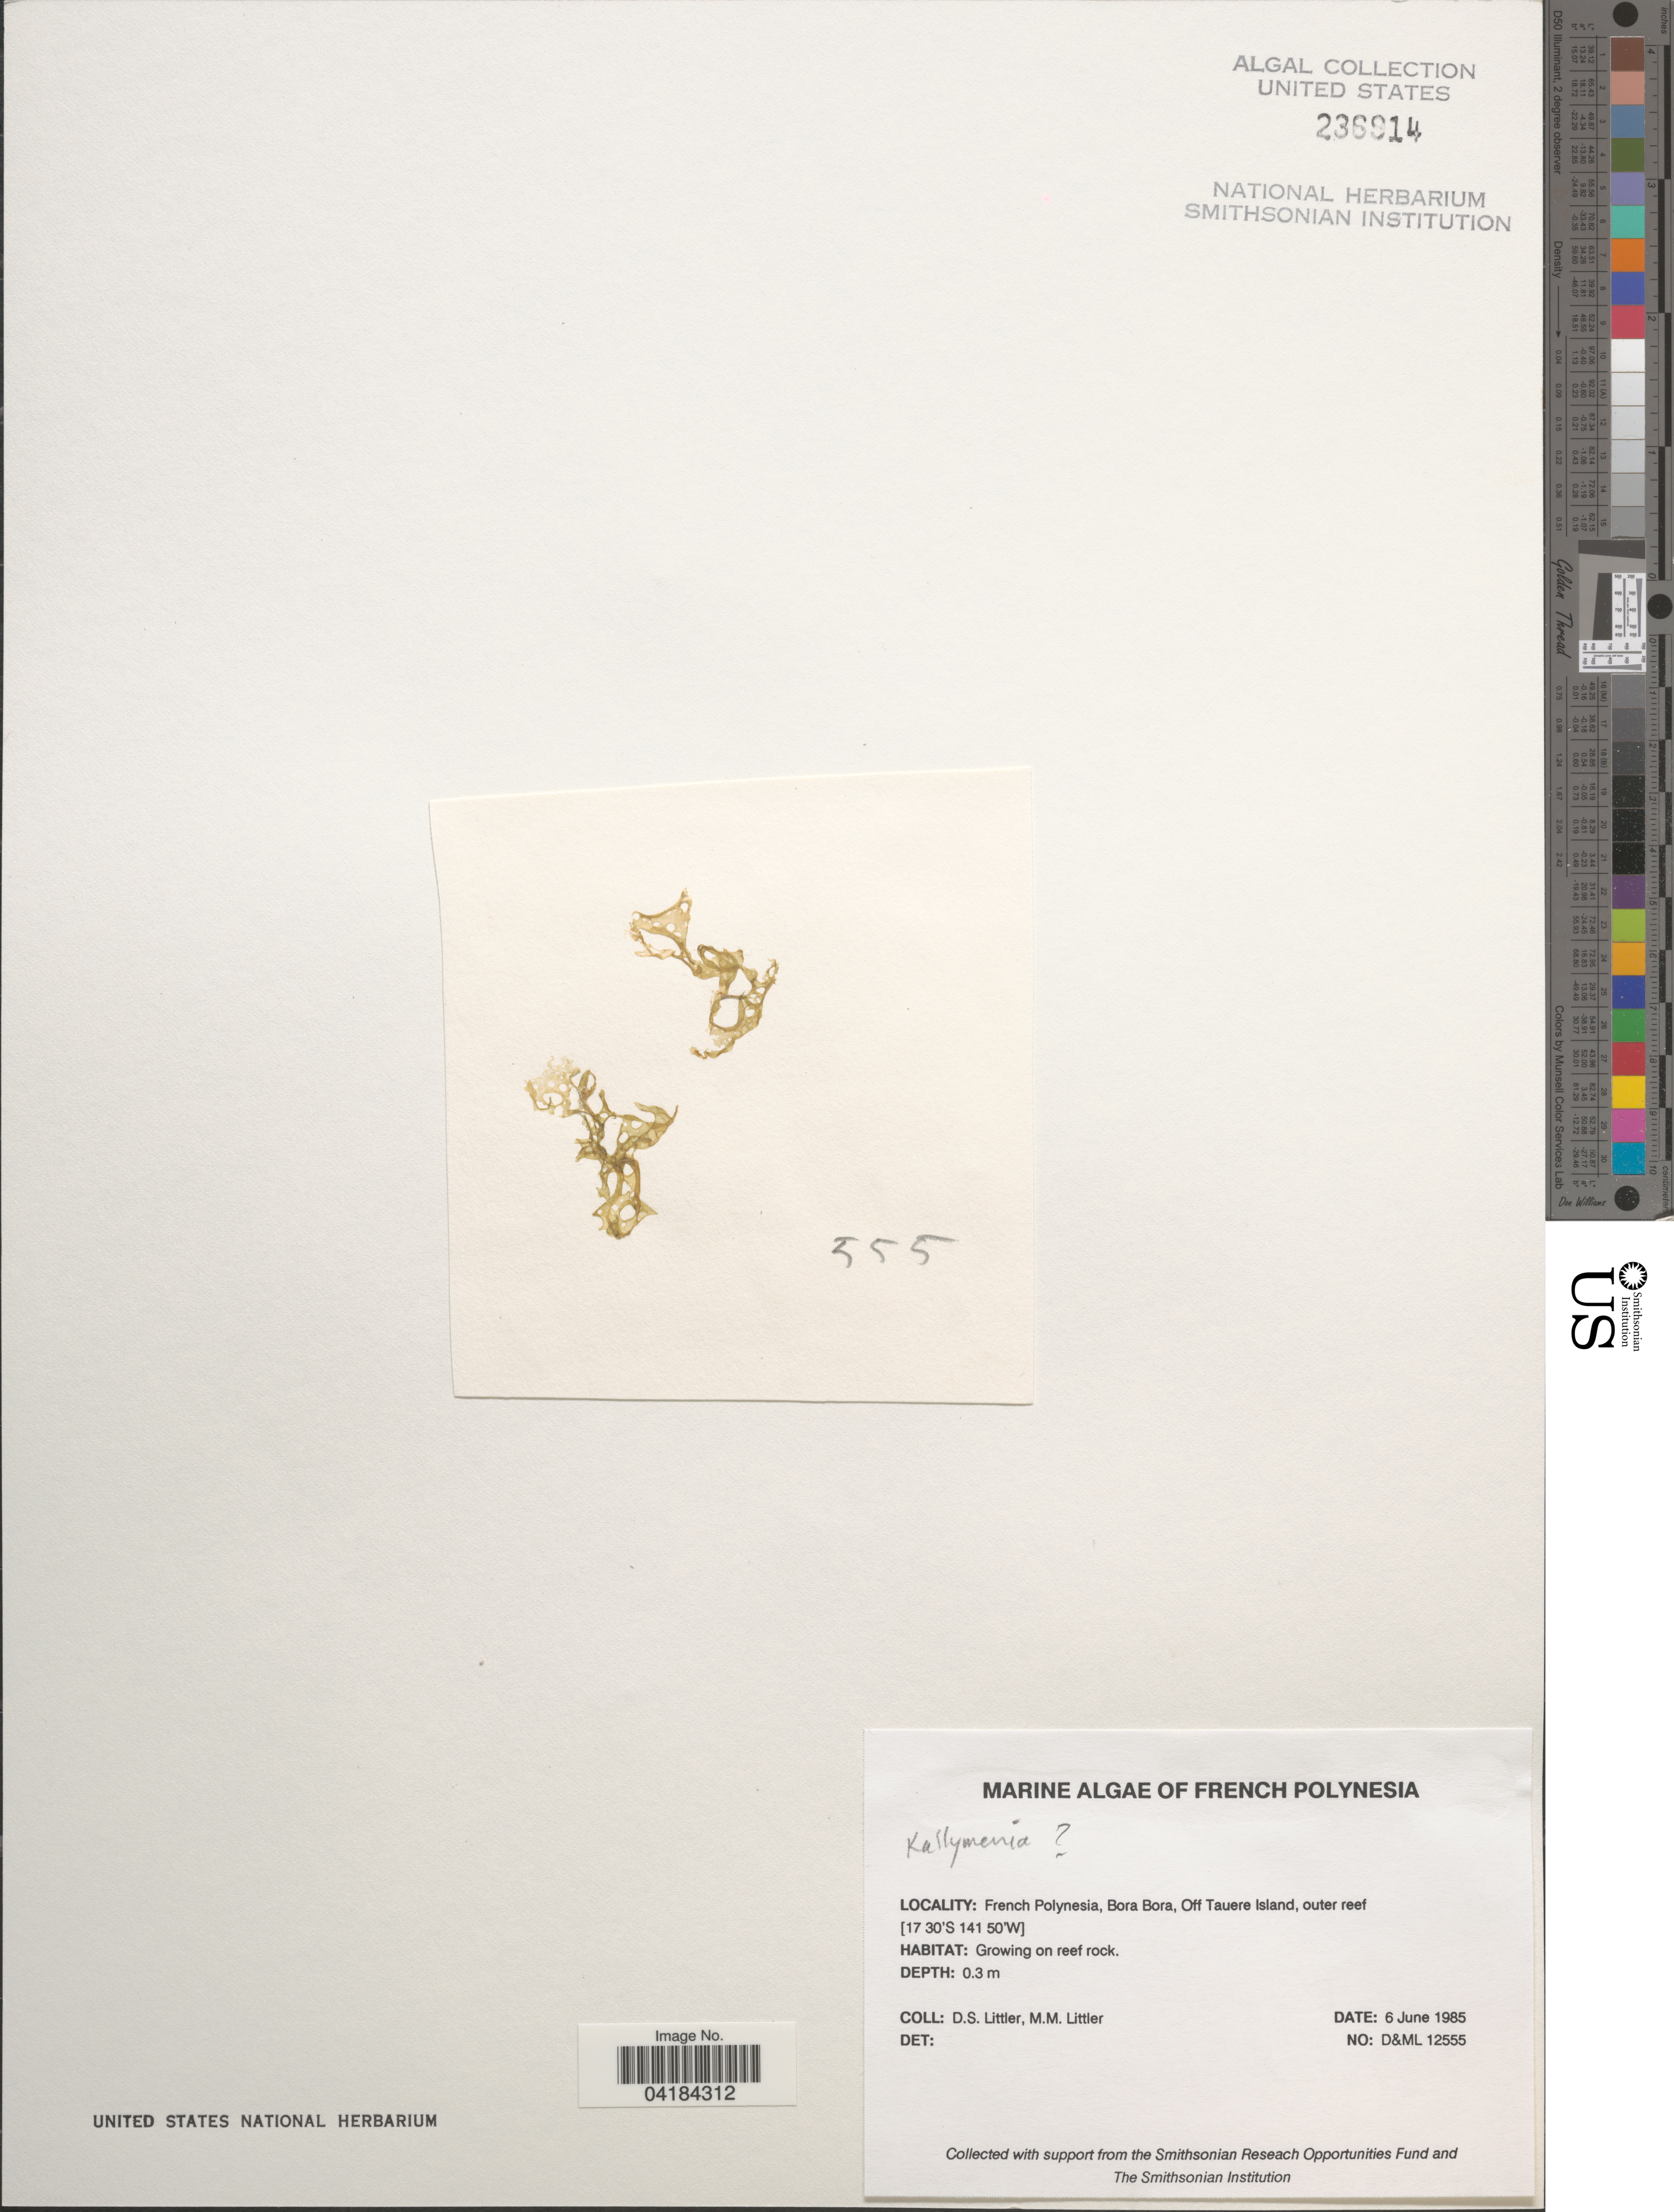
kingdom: Plantae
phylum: Rhodophyta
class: Florideophyceae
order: Gigartinales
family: Kallymeniaceae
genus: Kallymenia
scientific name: Kallymenia sp.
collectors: D. S. Littler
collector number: D&ML12555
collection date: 1985-06-06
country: French Polynesia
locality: Bora Bora, Off Tauere Island, outer reef.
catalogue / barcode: US 236914